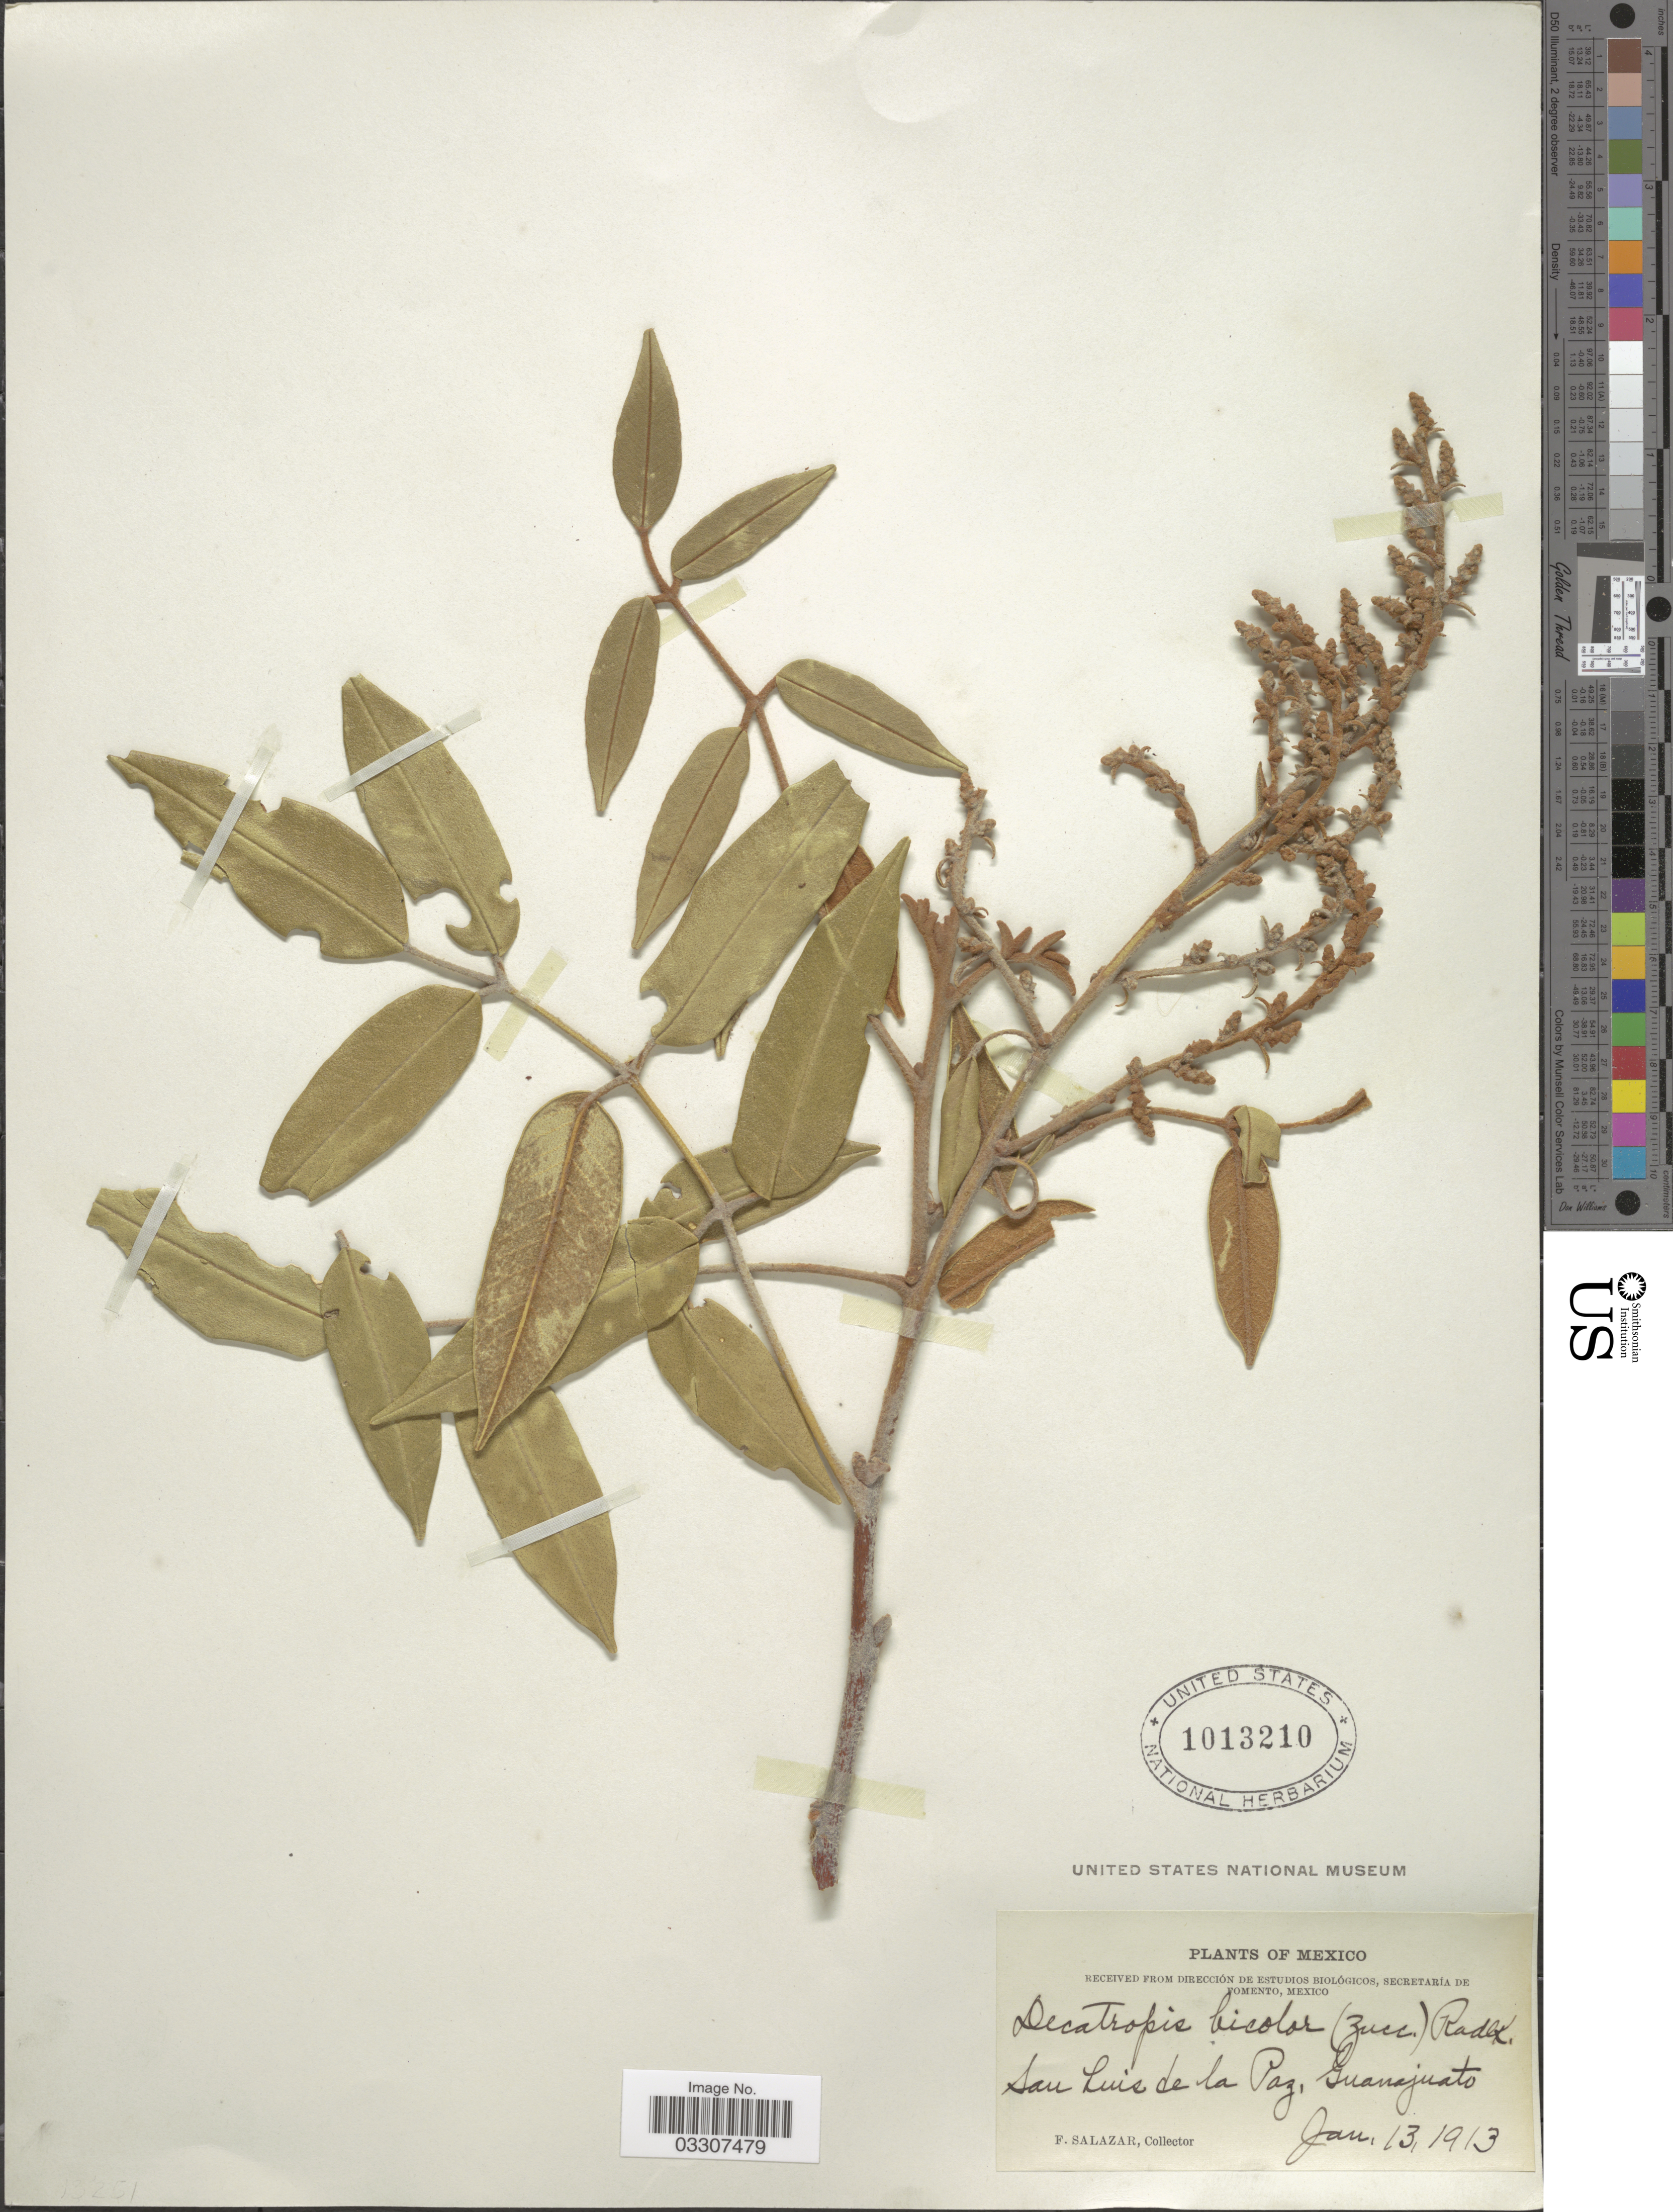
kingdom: Plantae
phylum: Tracheophyta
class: Magnoliopsida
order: Sapindales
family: Rutaceae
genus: Decatropis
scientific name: Decatropis bicolor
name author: (Zucc.) Radlk.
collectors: F. Salazar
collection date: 1913-01-13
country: Mexico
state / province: Guanajuato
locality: San Luis de la Paz.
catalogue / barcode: US 1013210